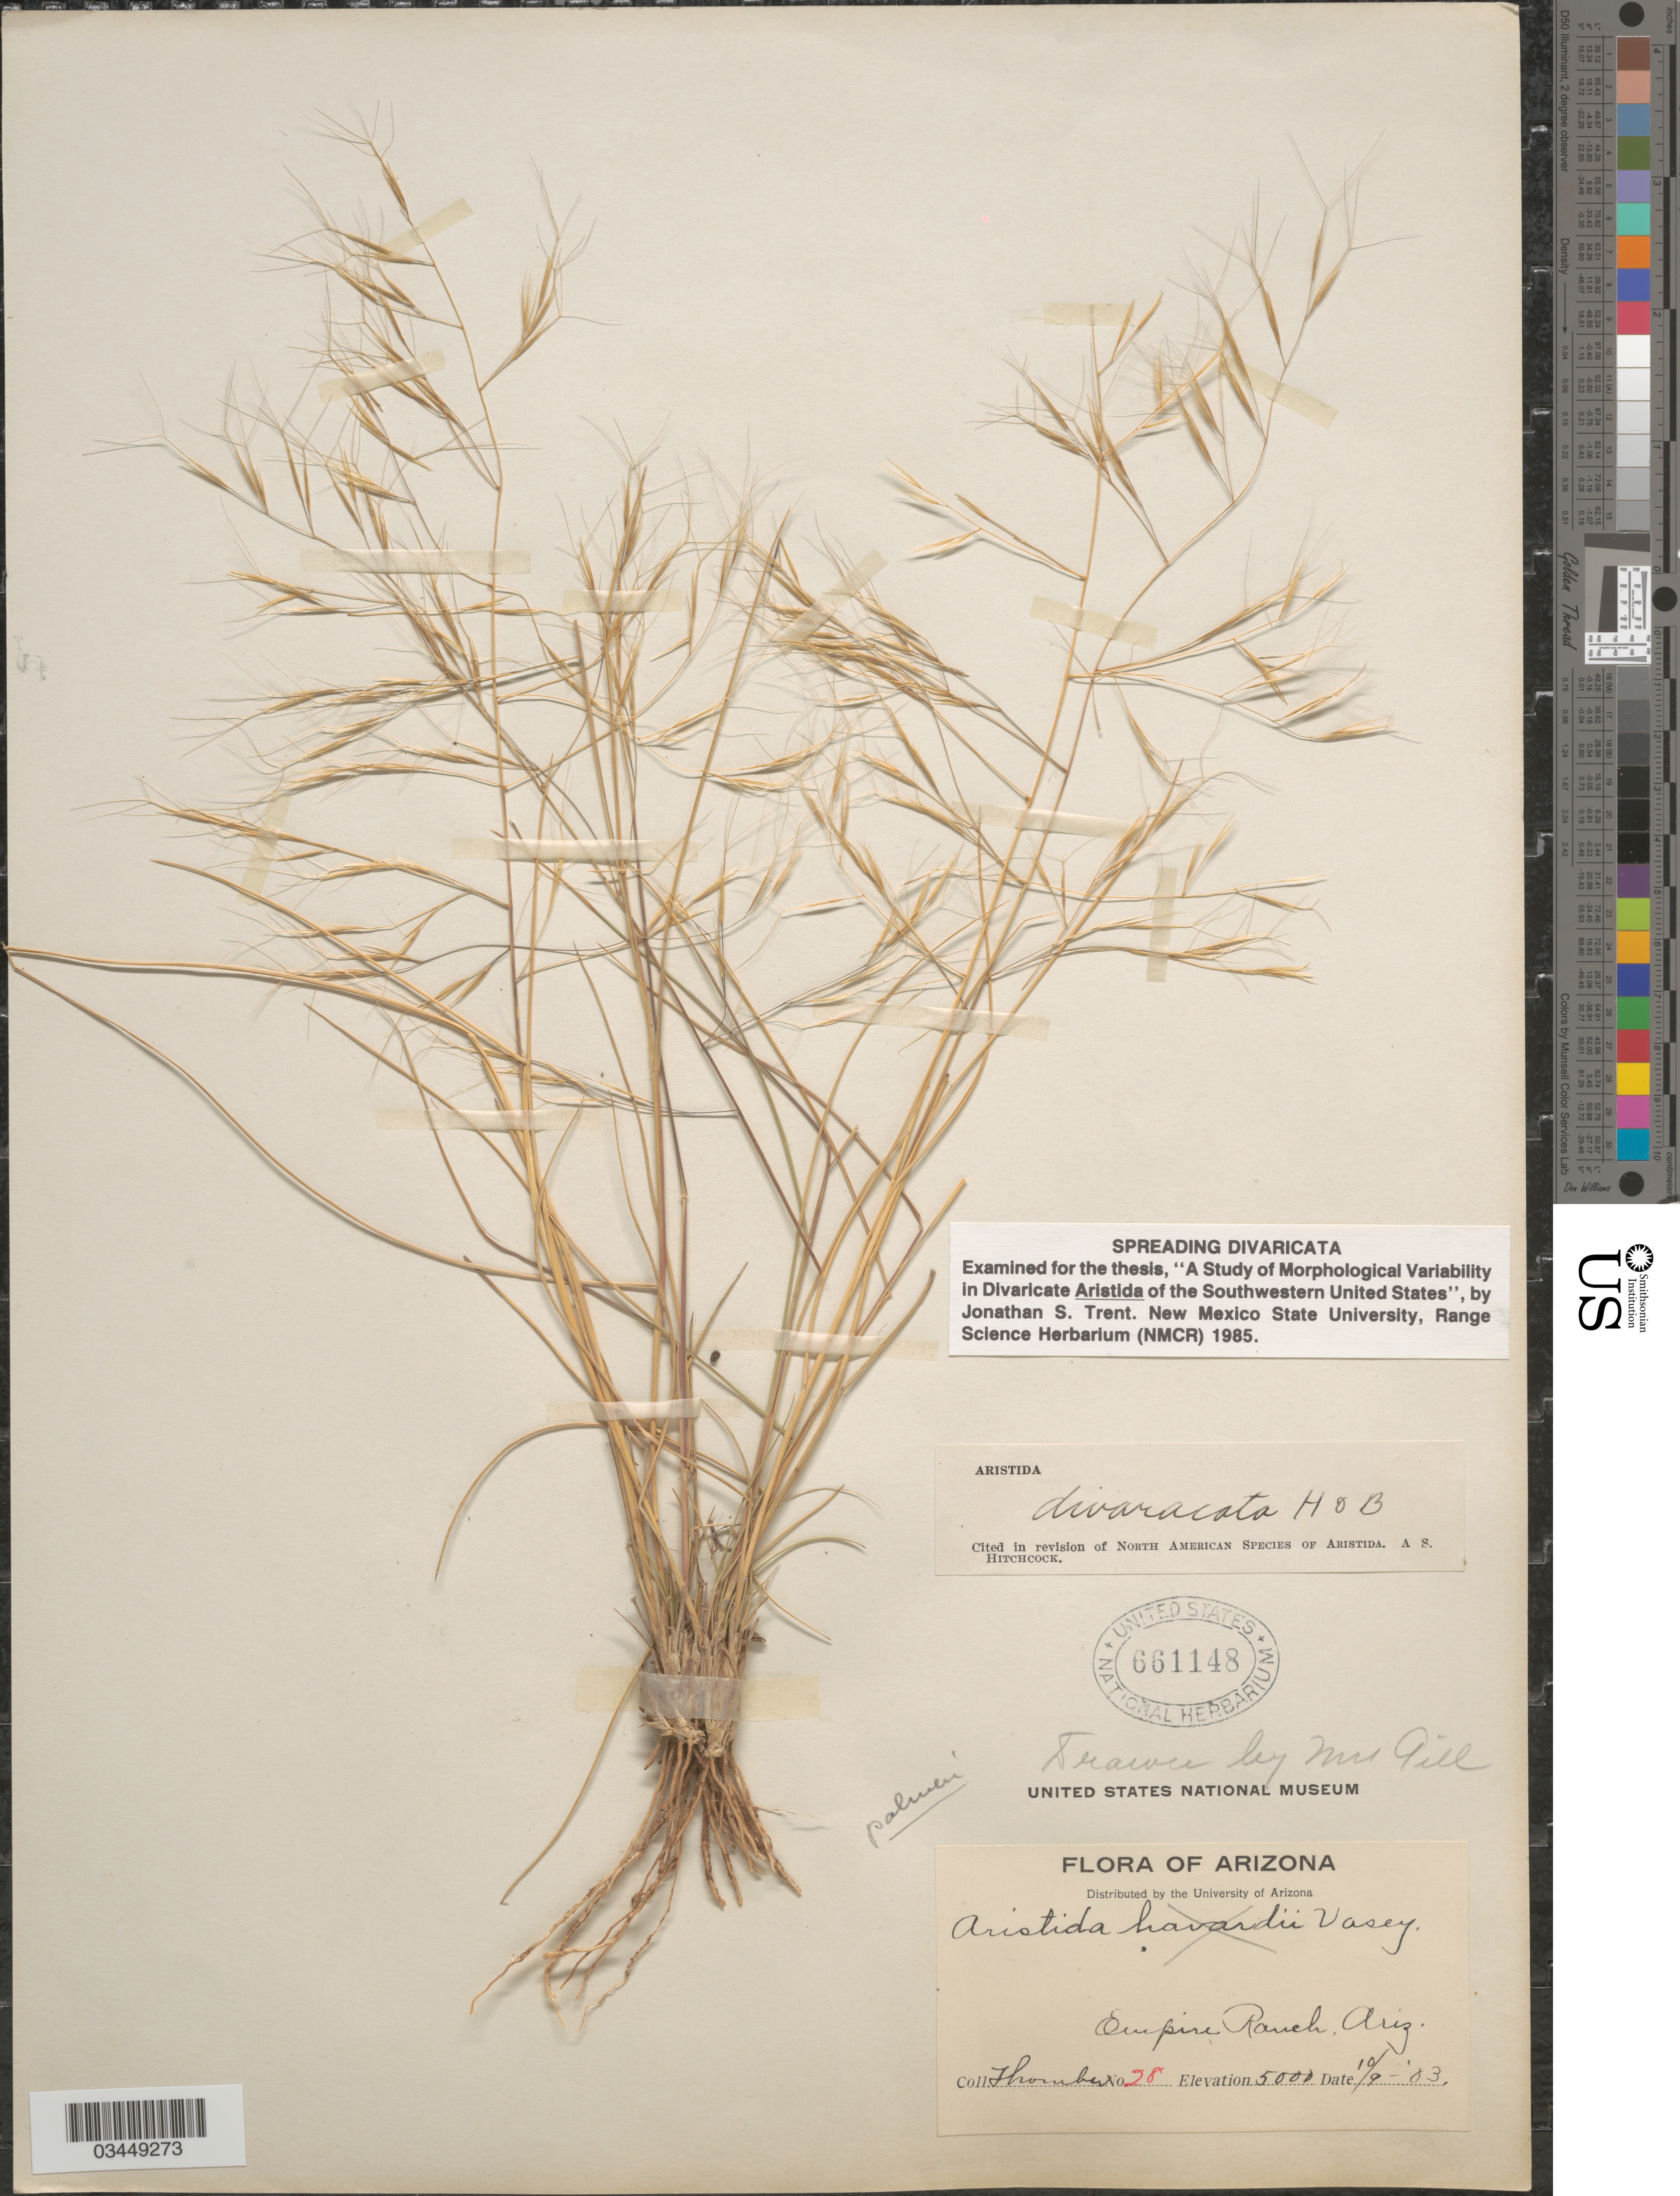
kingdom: Plantae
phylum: Tracheophyta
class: Liliopsida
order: Poales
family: Poaceae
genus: Aristida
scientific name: Aristida divaricata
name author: Humb. & Bonpl. ex Willd.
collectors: -. Thomber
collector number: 28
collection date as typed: Transcribed d/m/y: 9/10/3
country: United States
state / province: Arizona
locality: Empire Ranch.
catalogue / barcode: US 661148